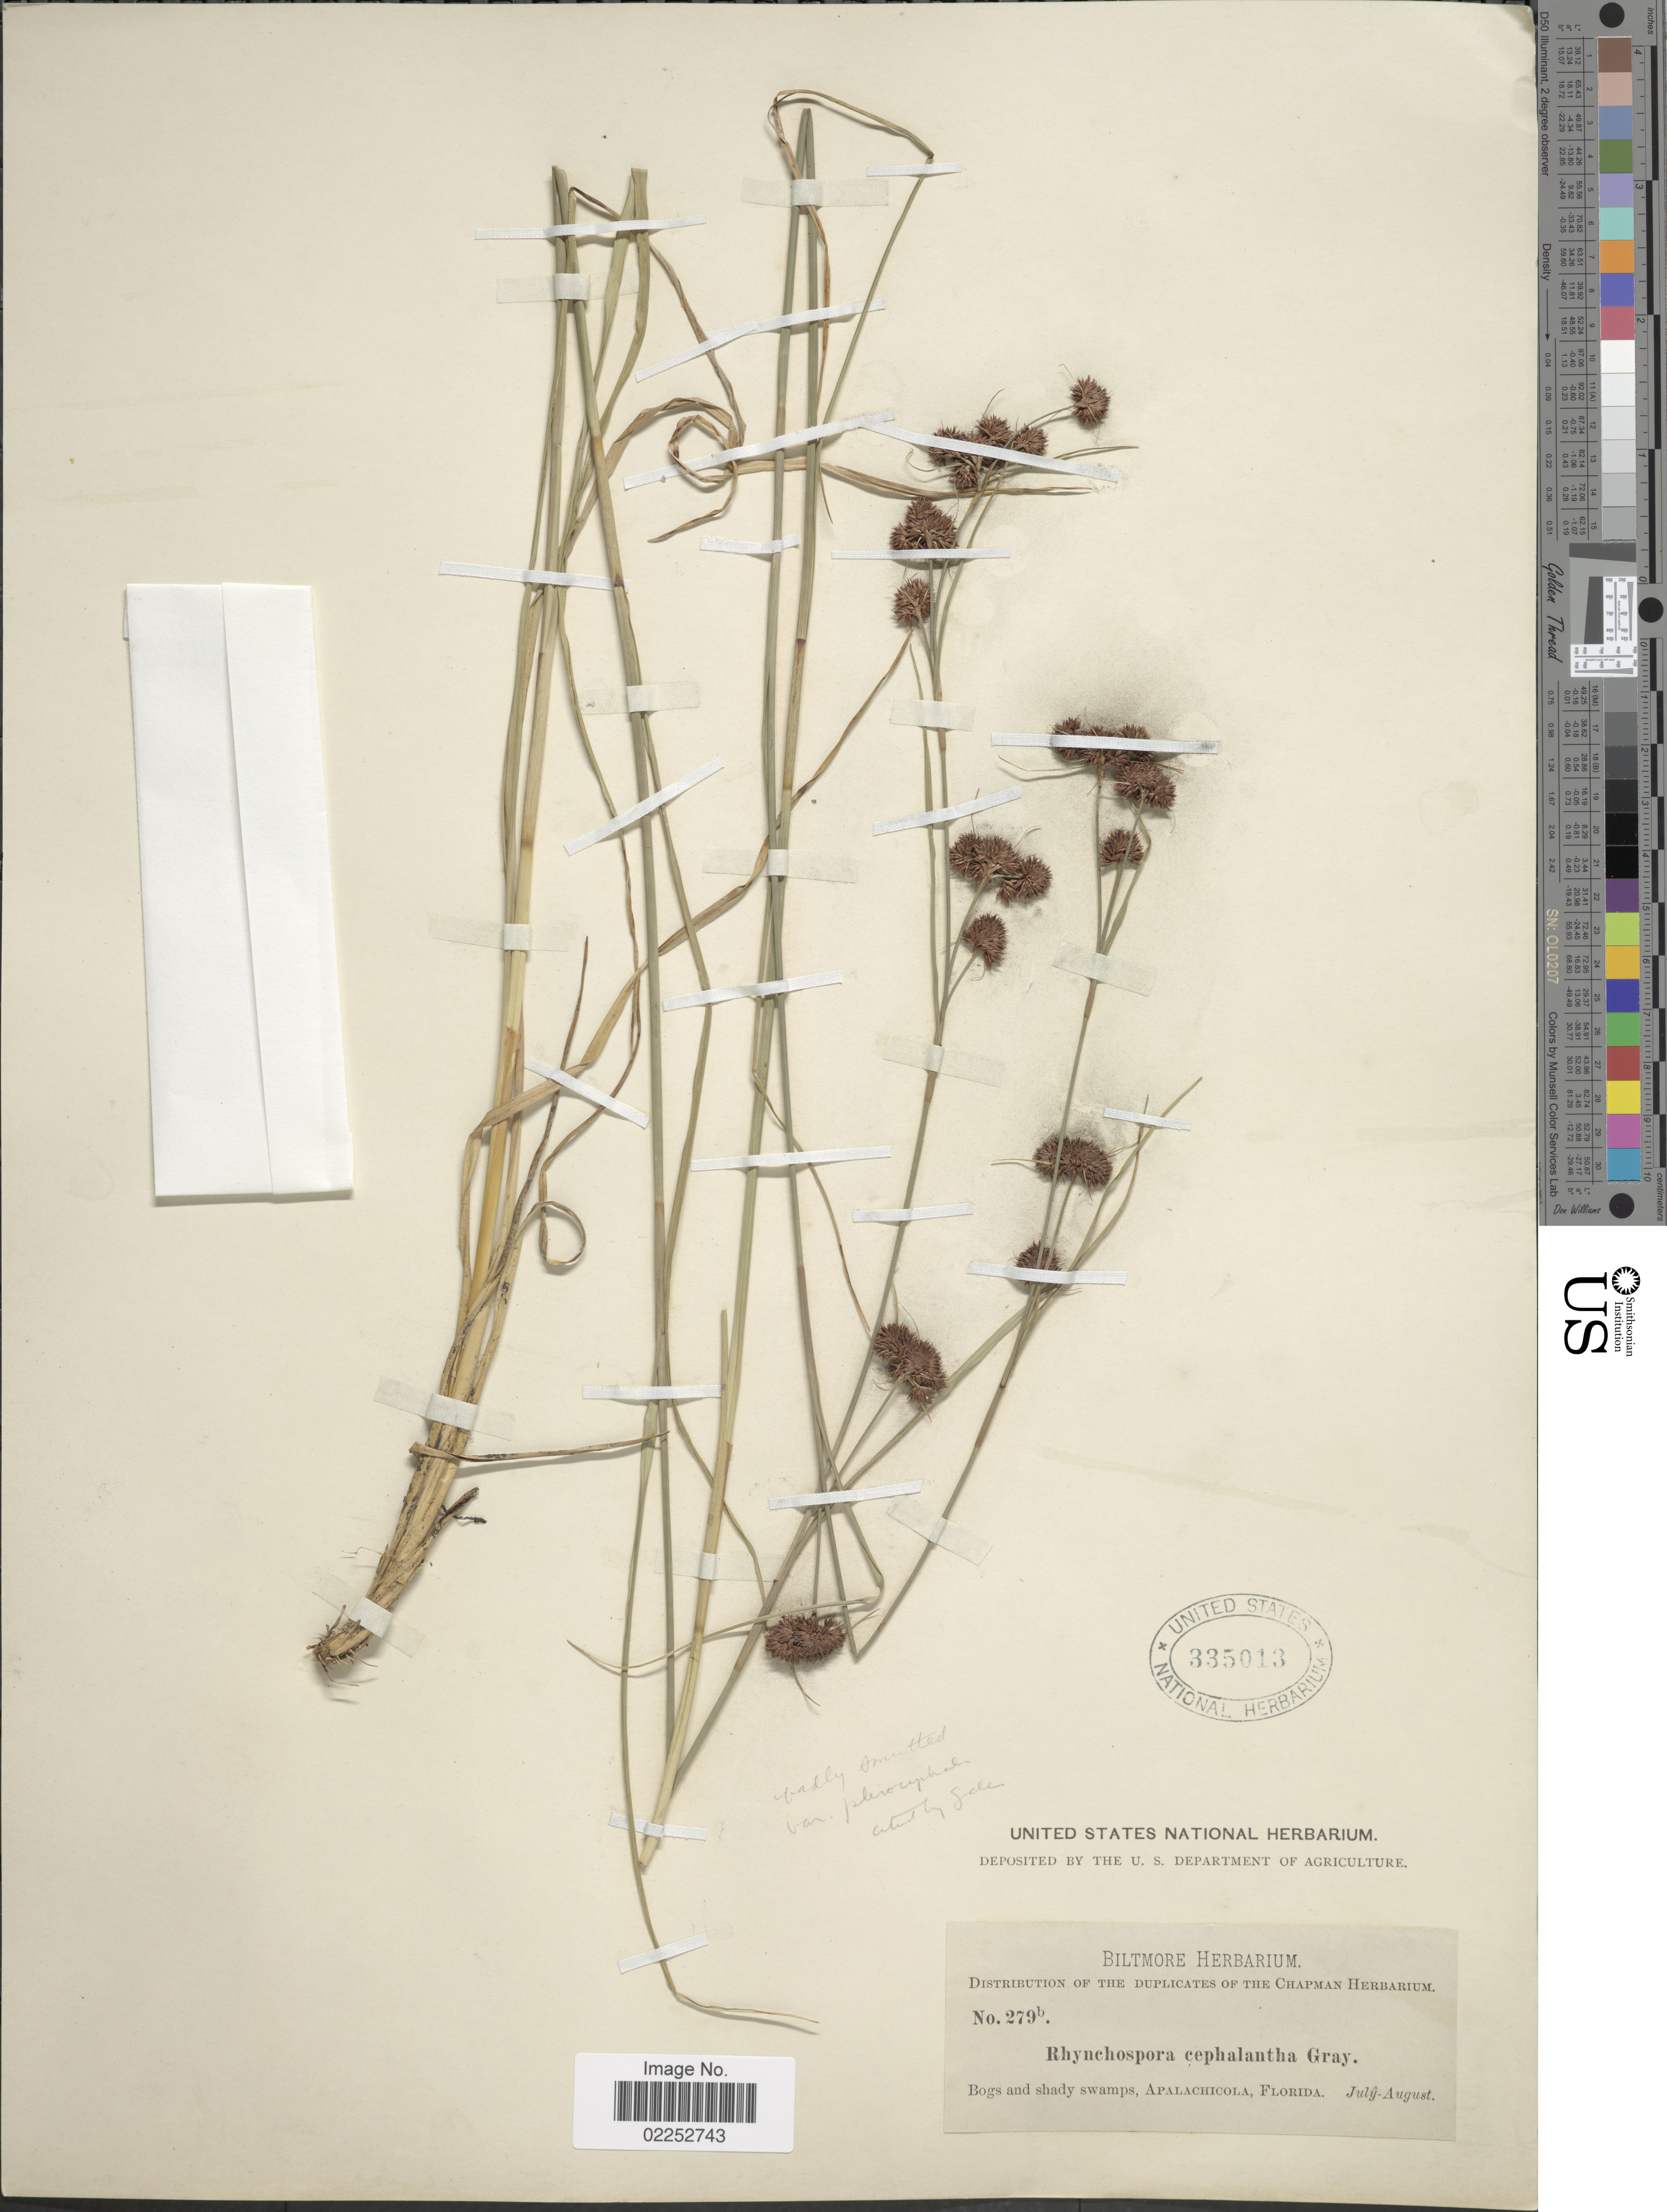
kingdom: Plantae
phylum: Tracheophyta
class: Liliopsida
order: Poales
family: Cyperaceae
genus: Rhynchospora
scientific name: Rhynchospora cephalantha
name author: A. Gray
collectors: ex herb. Biltmore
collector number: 279b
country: United States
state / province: Florida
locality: Apalachicola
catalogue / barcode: US 335013